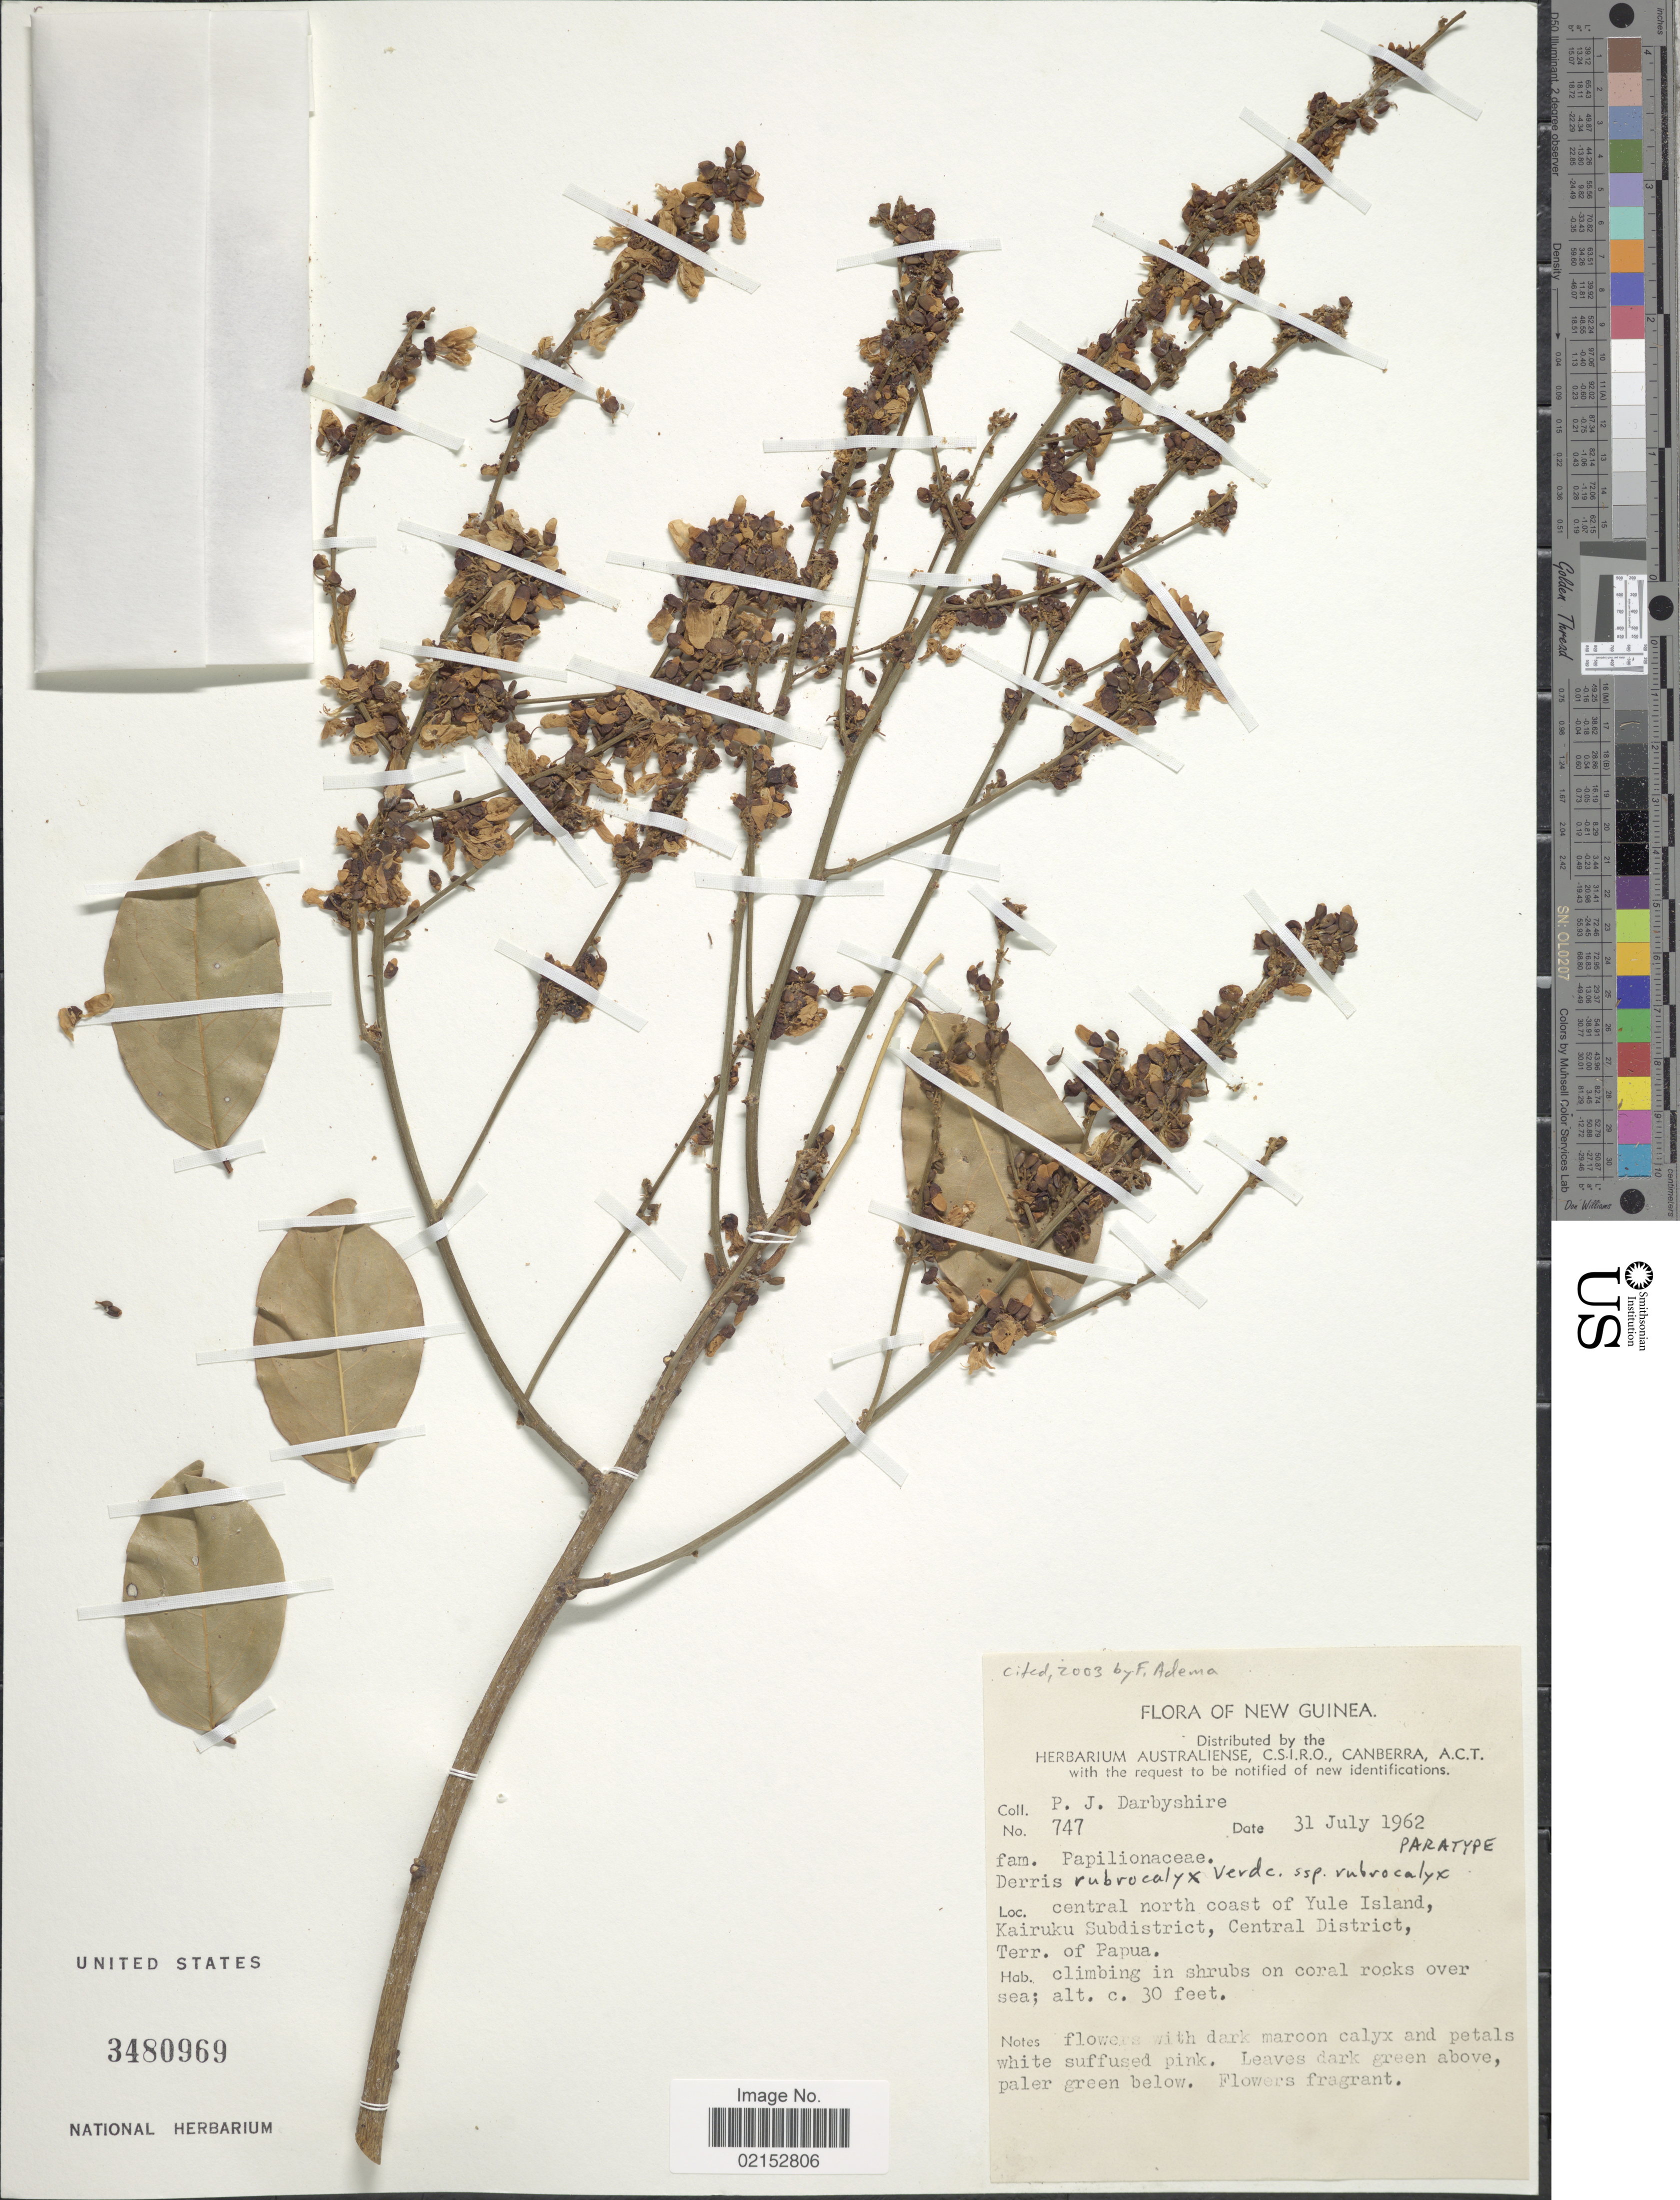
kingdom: Plantae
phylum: Tracheophyta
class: Magnoliopsida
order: Fabales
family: Fabaceae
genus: Derris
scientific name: Derris rubrocalyx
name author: Verdc.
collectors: P. Darbyshire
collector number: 747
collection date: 1962-07-31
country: Papua New Guinea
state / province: Central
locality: New Guinea, Central north coast of Yule Island, Kairuku Subdistrict, Terr. of Papua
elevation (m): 9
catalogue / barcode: US 3480969